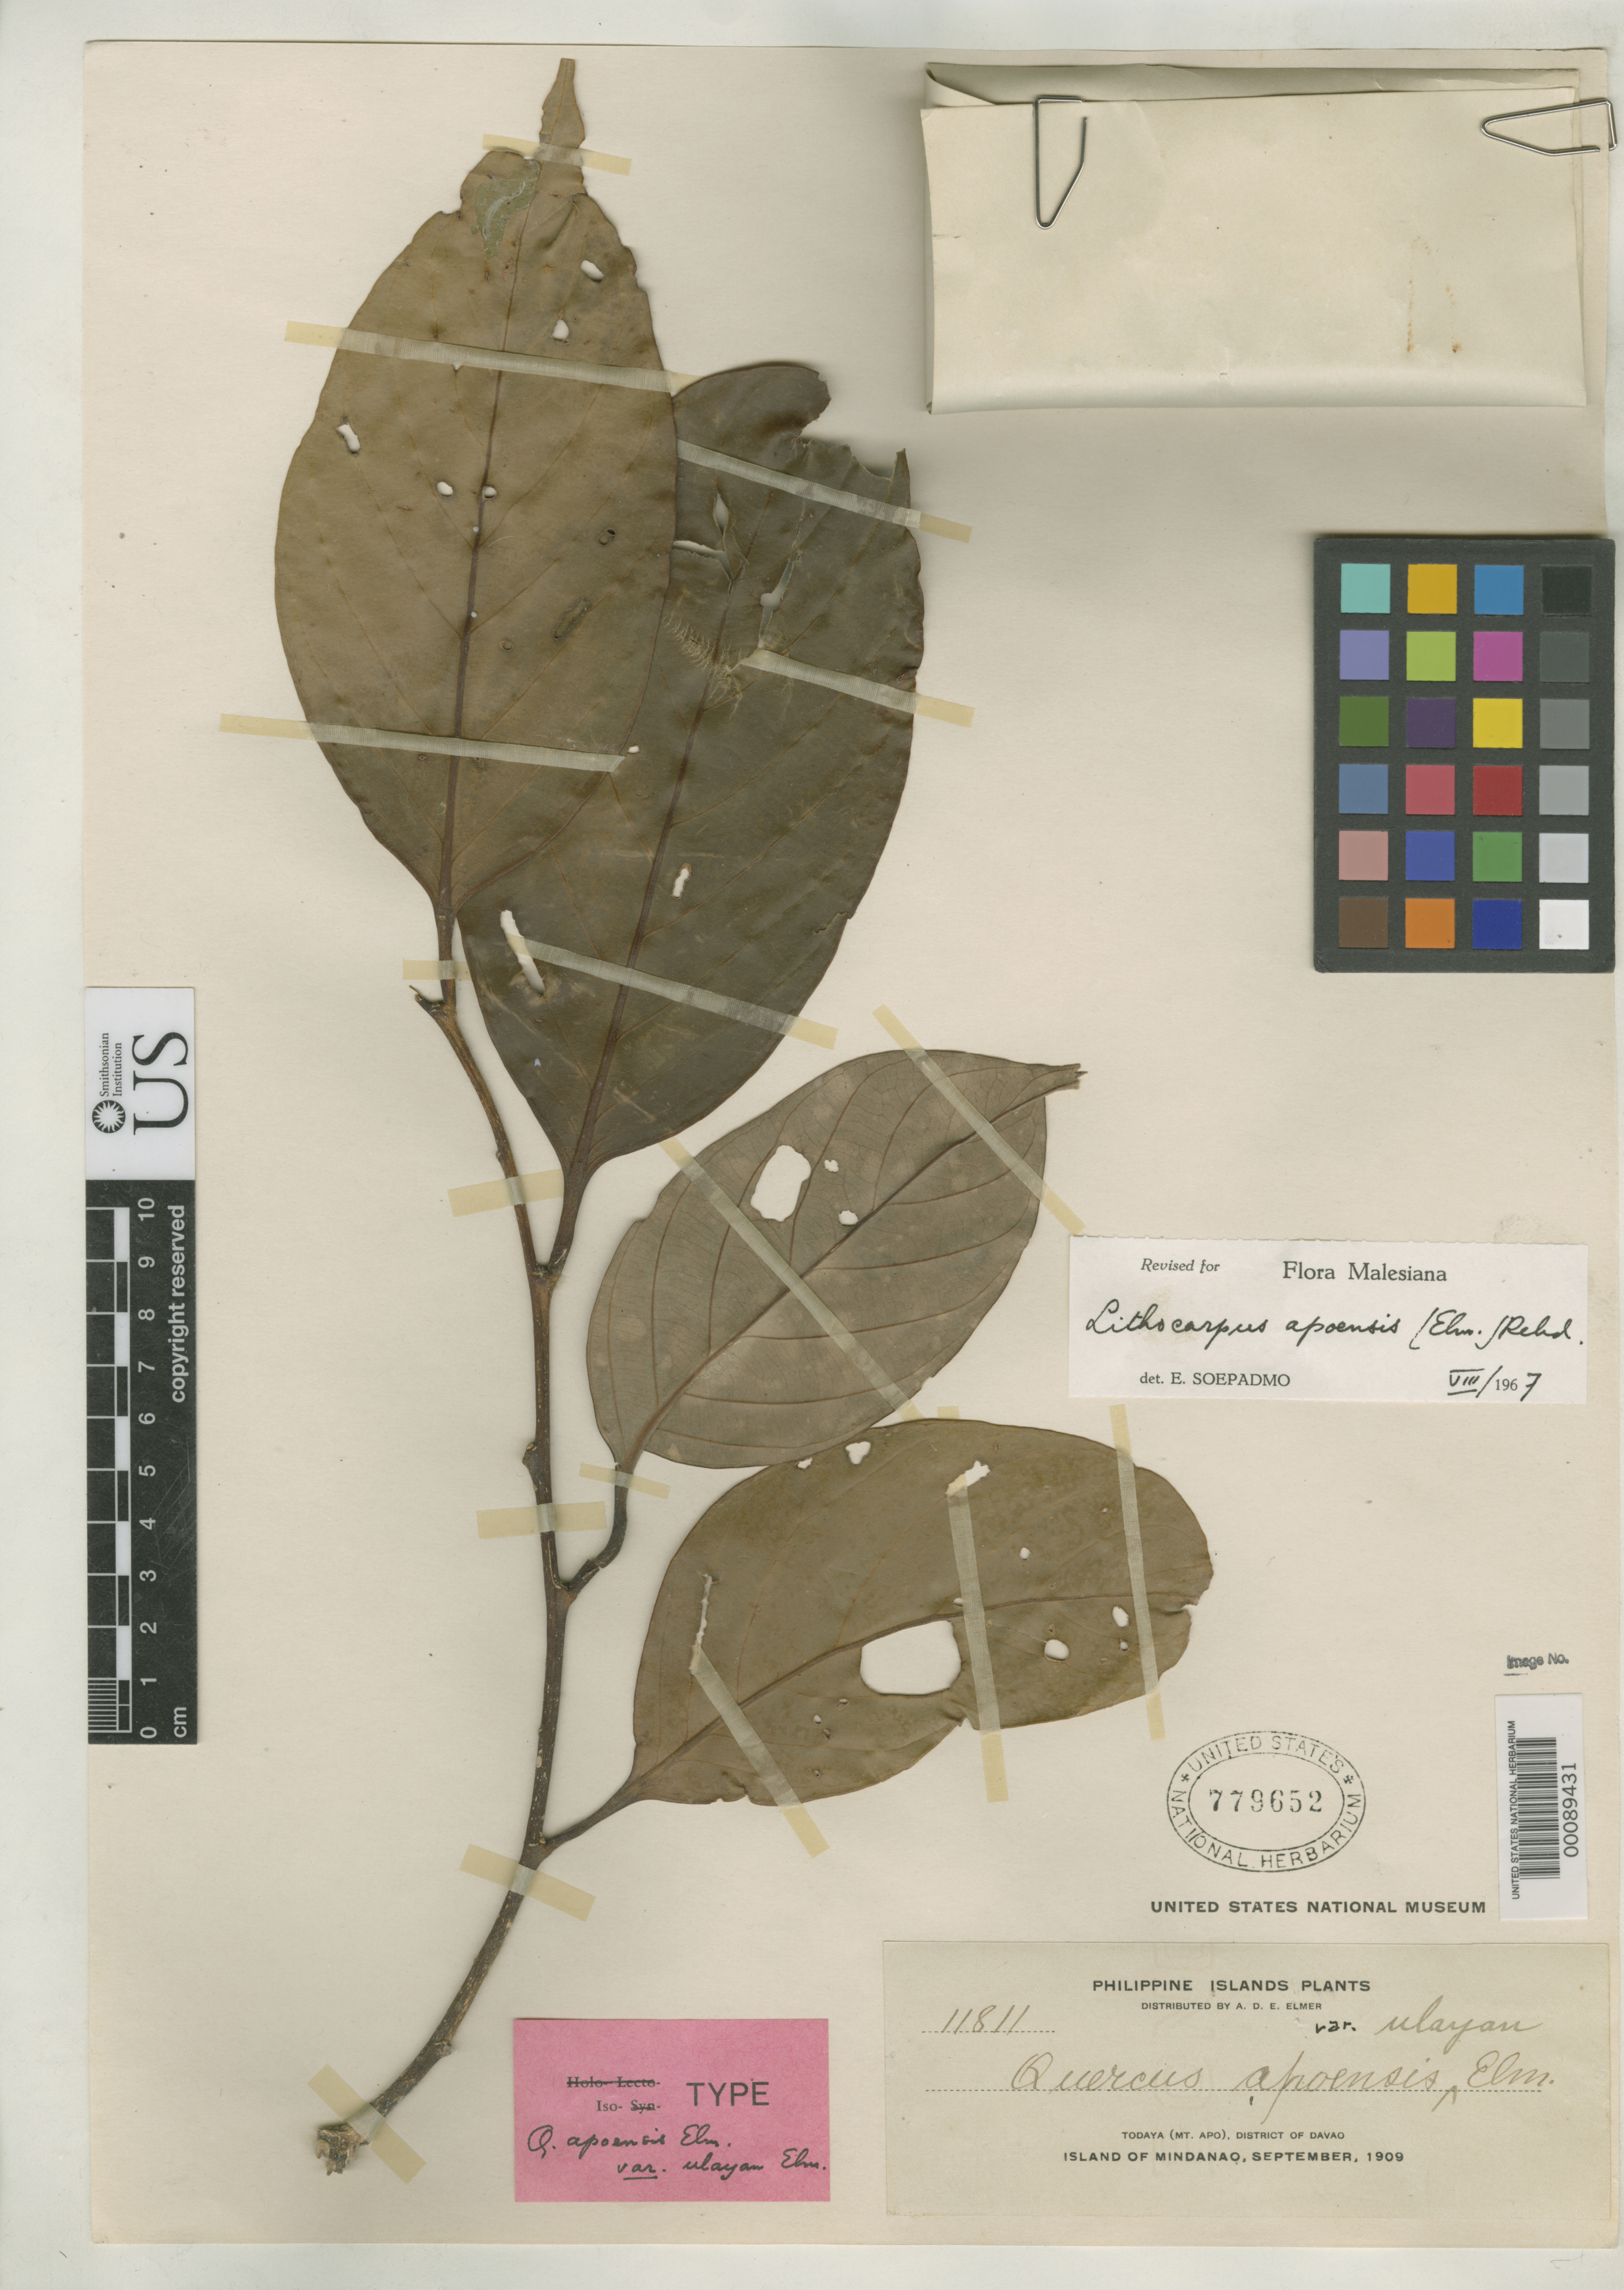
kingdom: Plantae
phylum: Tracheophyta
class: Magnoliopsida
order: Fagales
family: Fagaceae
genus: Quercus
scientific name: Quercus apoensis var. ulayan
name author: Elmer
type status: Isotype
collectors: A. D. E. Elmer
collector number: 11811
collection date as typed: Sep 1909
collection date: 1909-09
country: Philippines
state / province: Davao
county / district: Davao del Sur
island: Mindanao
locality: Todaya, Mt. Apo.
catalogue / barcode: US 779652